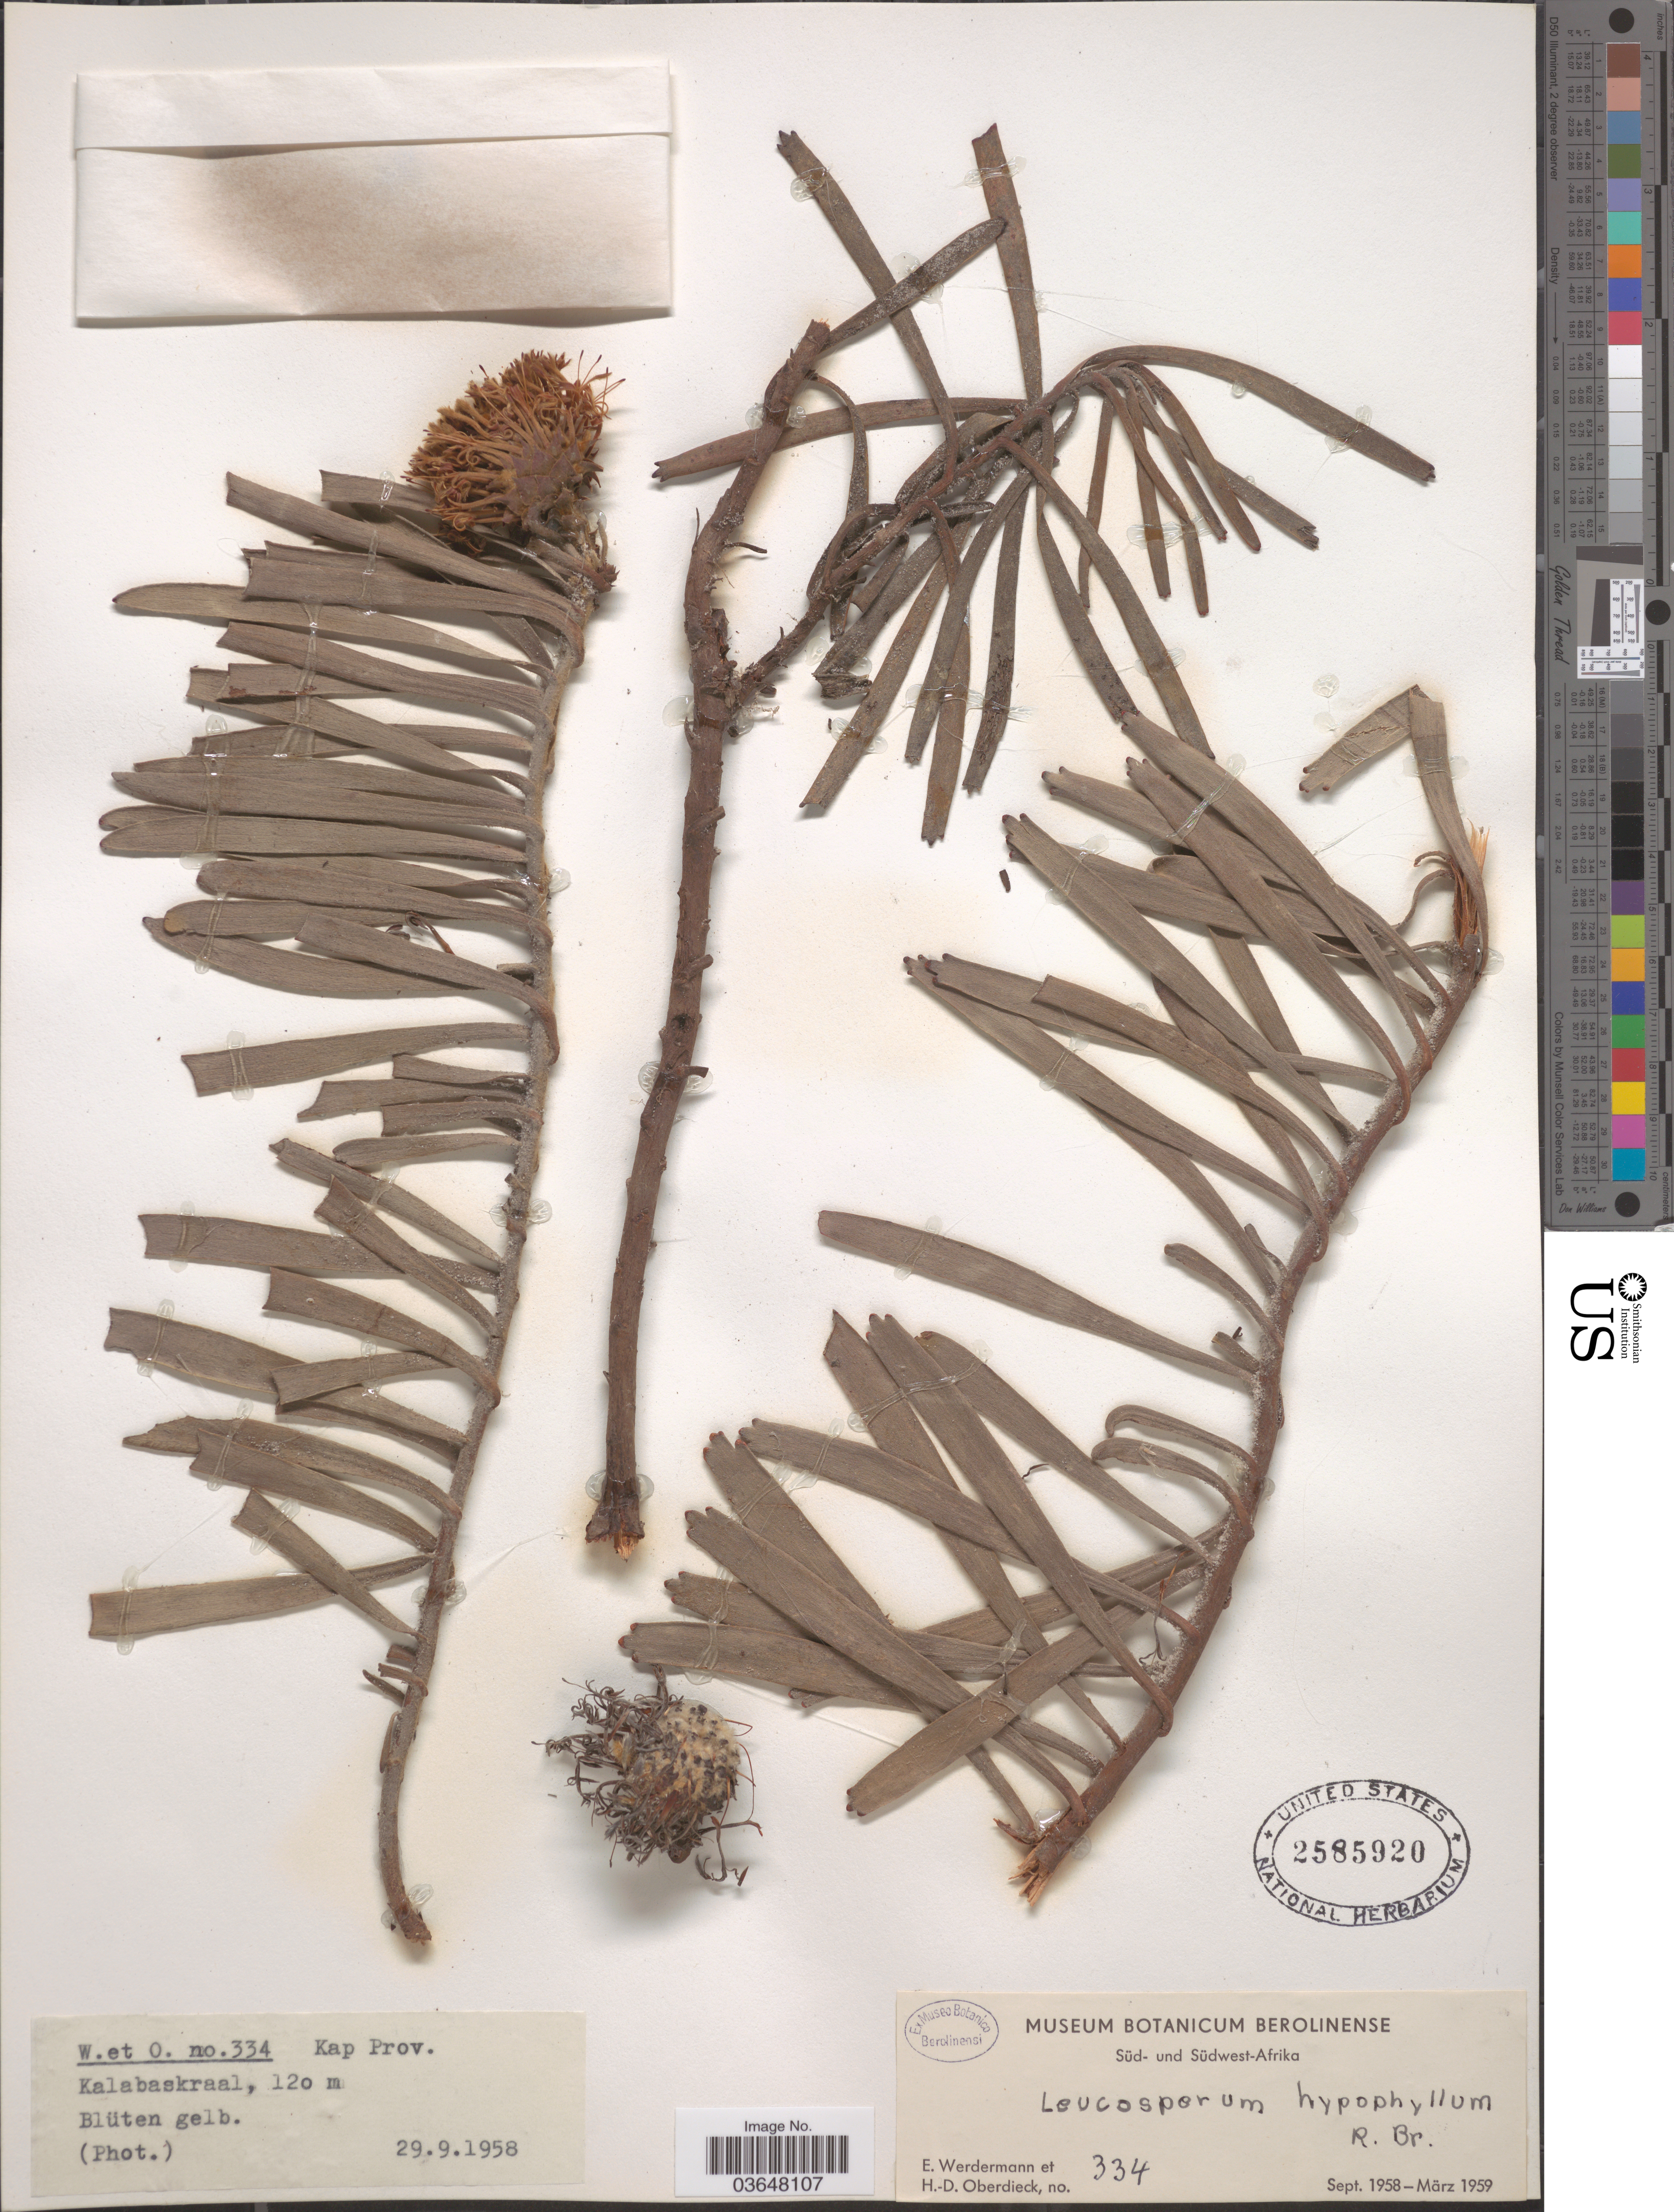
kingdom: Plantae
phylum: Tracheophyta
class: Magnoliopsida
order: Proteales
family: Proteaceae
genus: Leucospermum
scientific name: Leucospermum hypophyllocarpodendron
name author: (L.) Druce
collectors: E. Werdermann & H. Oberdieck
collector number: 334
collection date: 1958-09-29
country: South Africa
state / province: Western Cape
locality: Kap. Prov. Kalabaskraal.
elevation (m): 120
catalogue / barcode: US 2585920